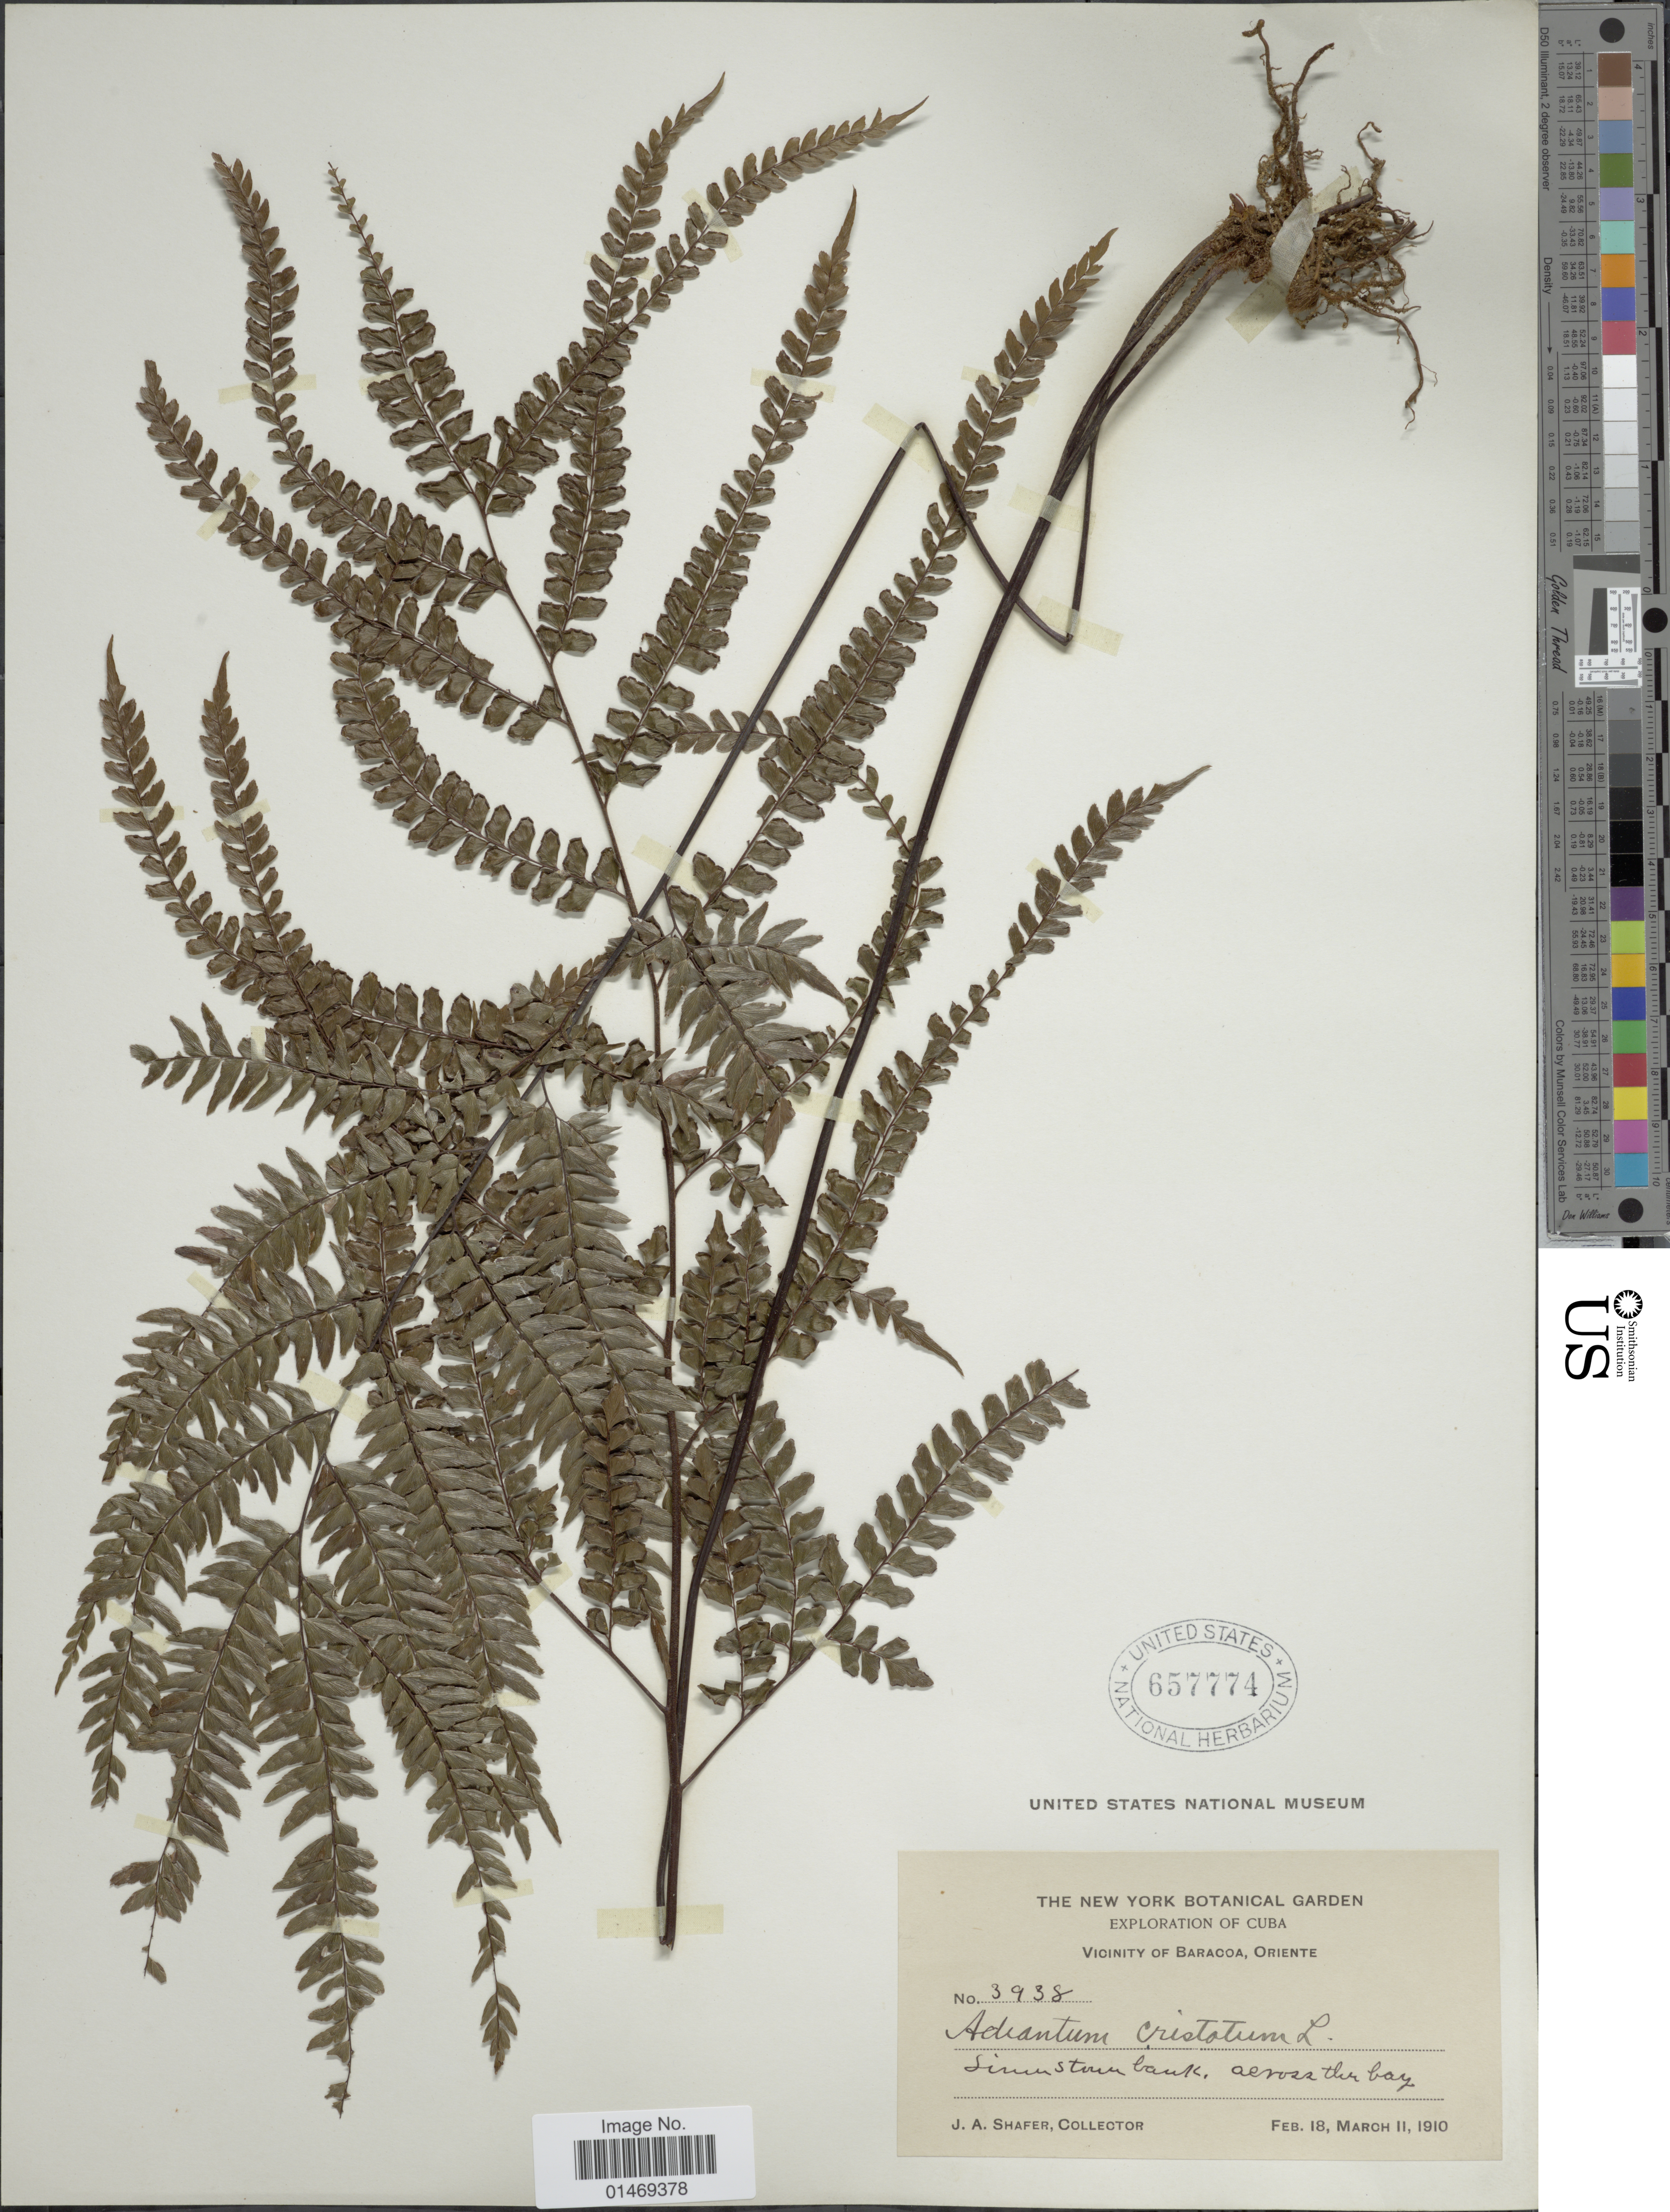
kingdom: Plantae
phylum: Tracheophyta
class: Polypodiopsida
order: Polypodiales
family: Pteridaceae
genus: Adiantum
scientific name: Adiantum pyramidale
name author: (L.) Willd.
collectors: J. A. Shafer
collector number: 3938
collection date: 1910-02-18/1910-03-11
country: Cuba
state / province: Oriente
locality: Vicinity of Baracoa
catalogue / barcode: US 657774